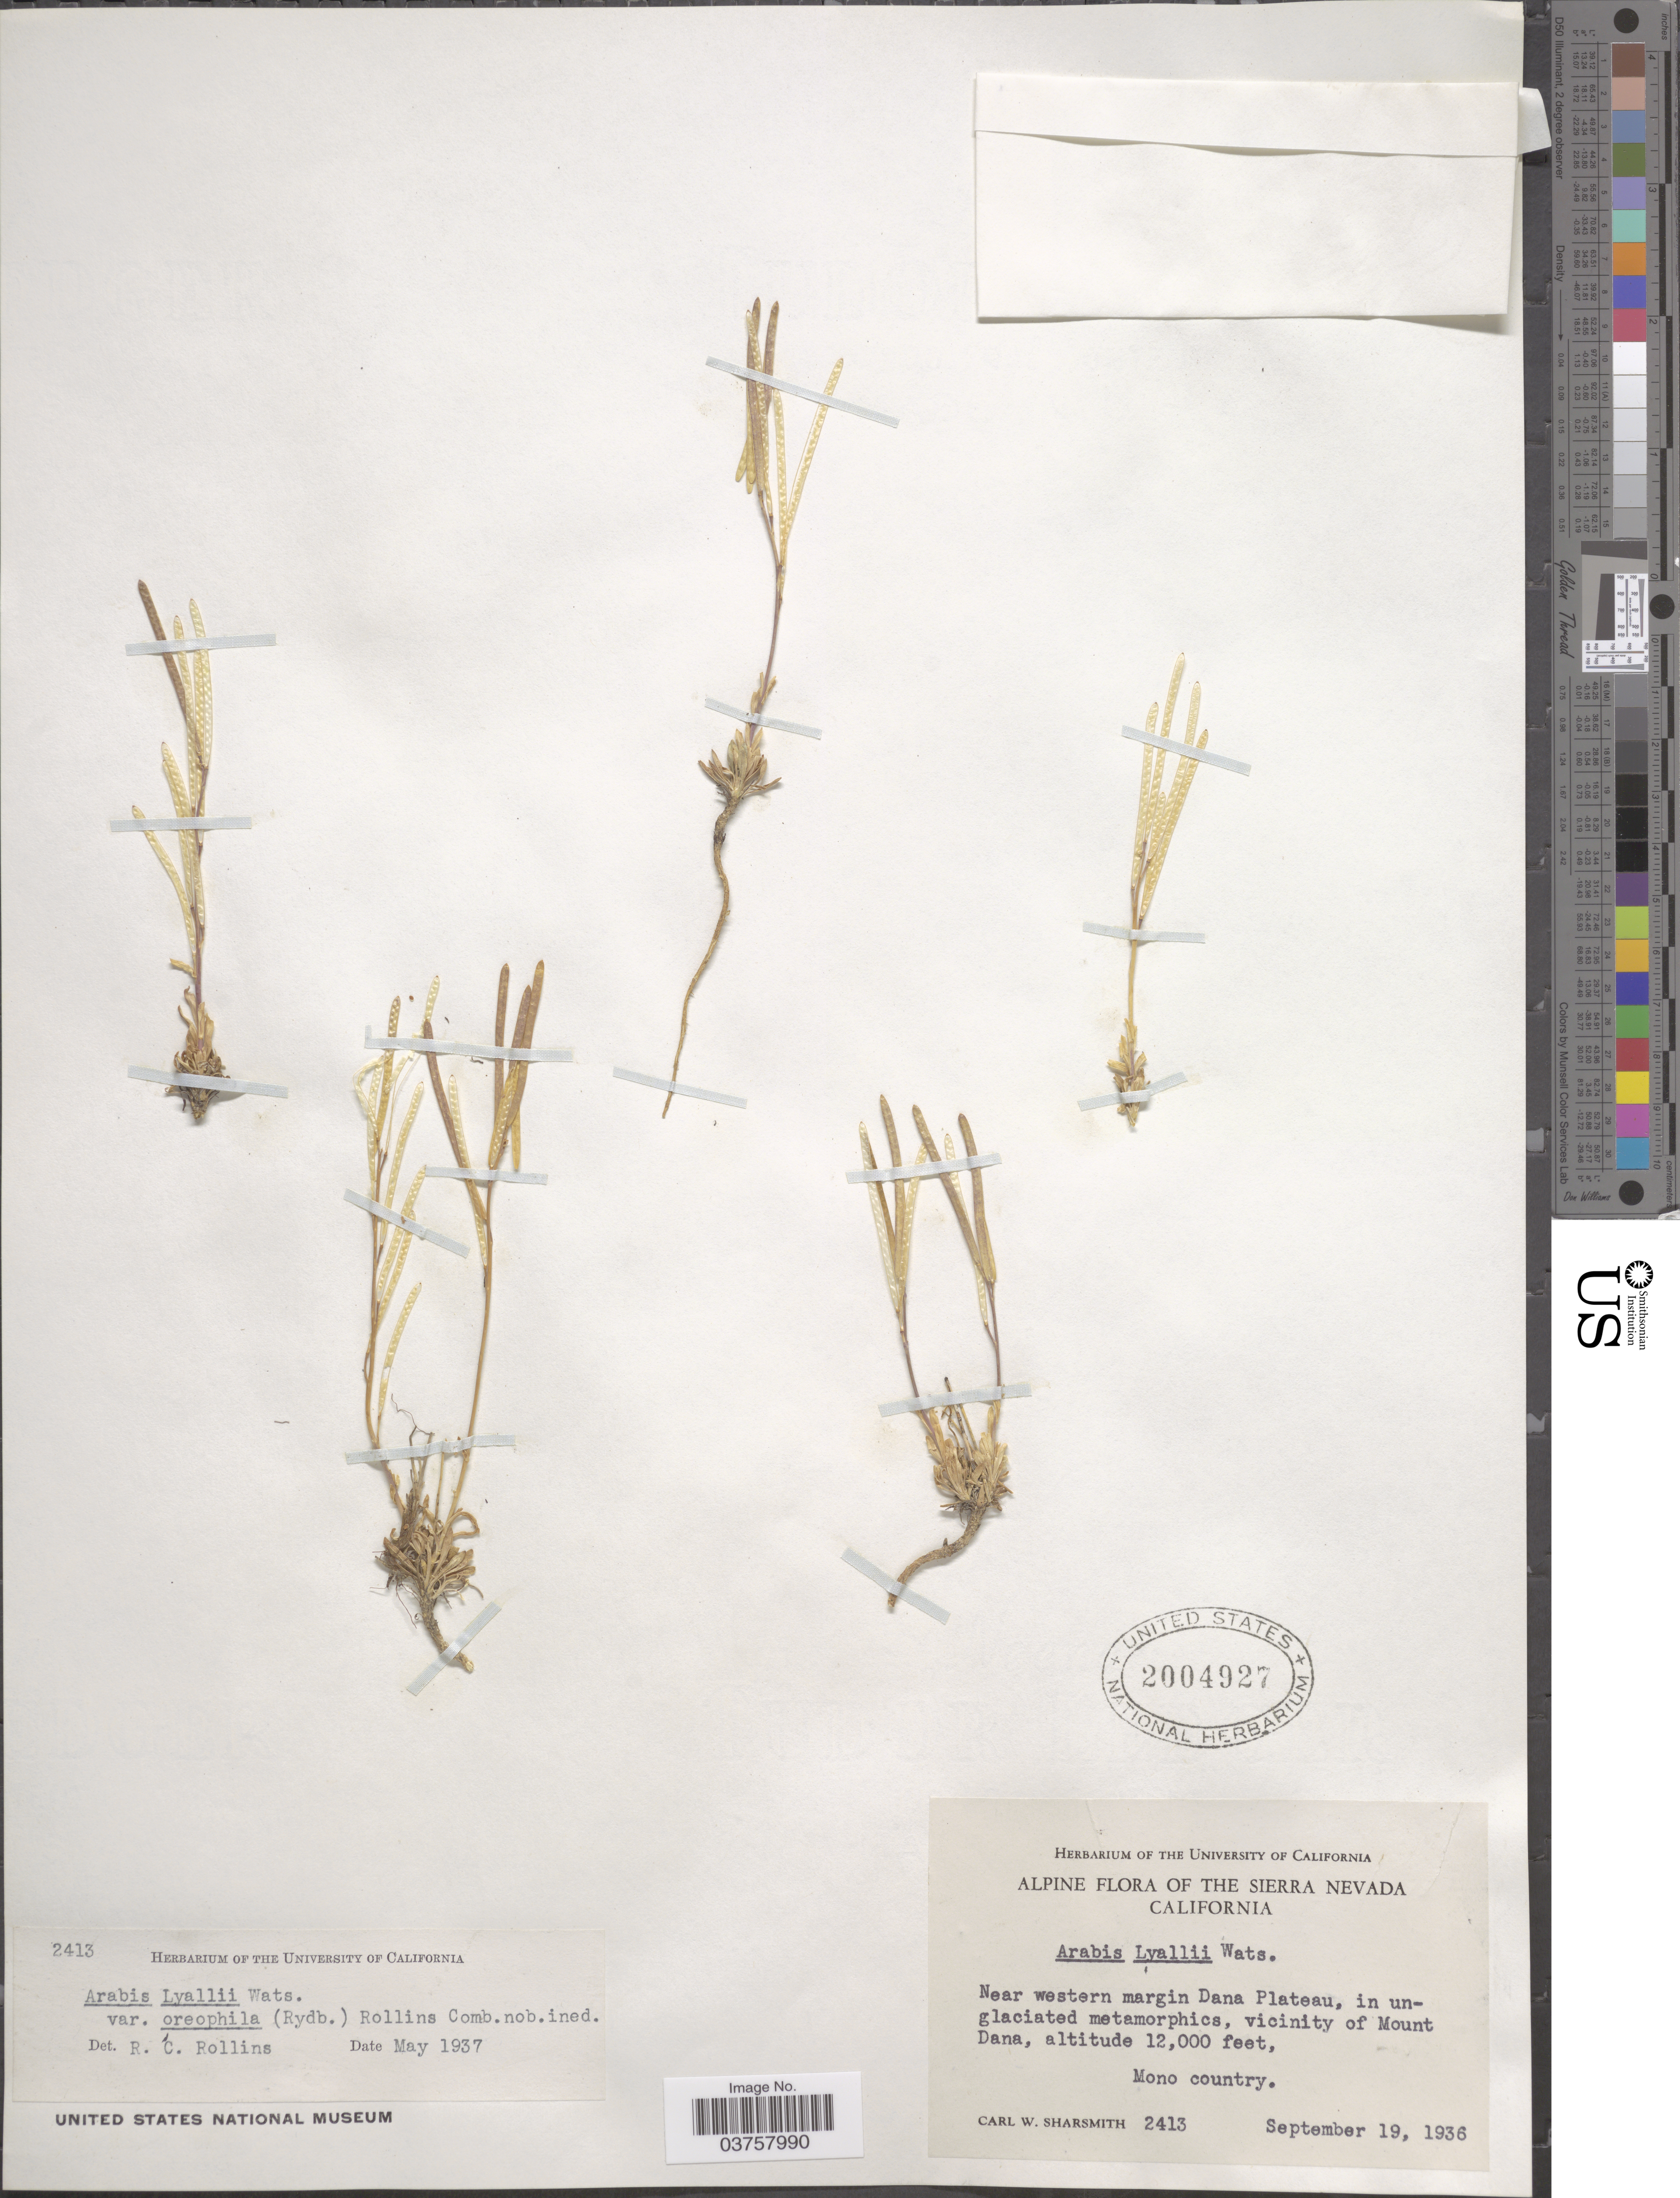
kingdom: Plantae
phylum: Tracheophyta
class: Magnoliopsida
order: Brassicales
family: Brassicaceae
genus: Arabis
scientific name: Arabis lyallii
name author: S. Watson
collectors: C. Sharsmith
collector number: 2413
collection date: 1936-09-19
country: United States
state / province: California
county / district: Mono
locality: The Sierra Nevada. Near western margin Dana Plateau, vicinity of Mount Dana. Mono County.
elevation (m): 3658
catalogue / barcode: US 2004927